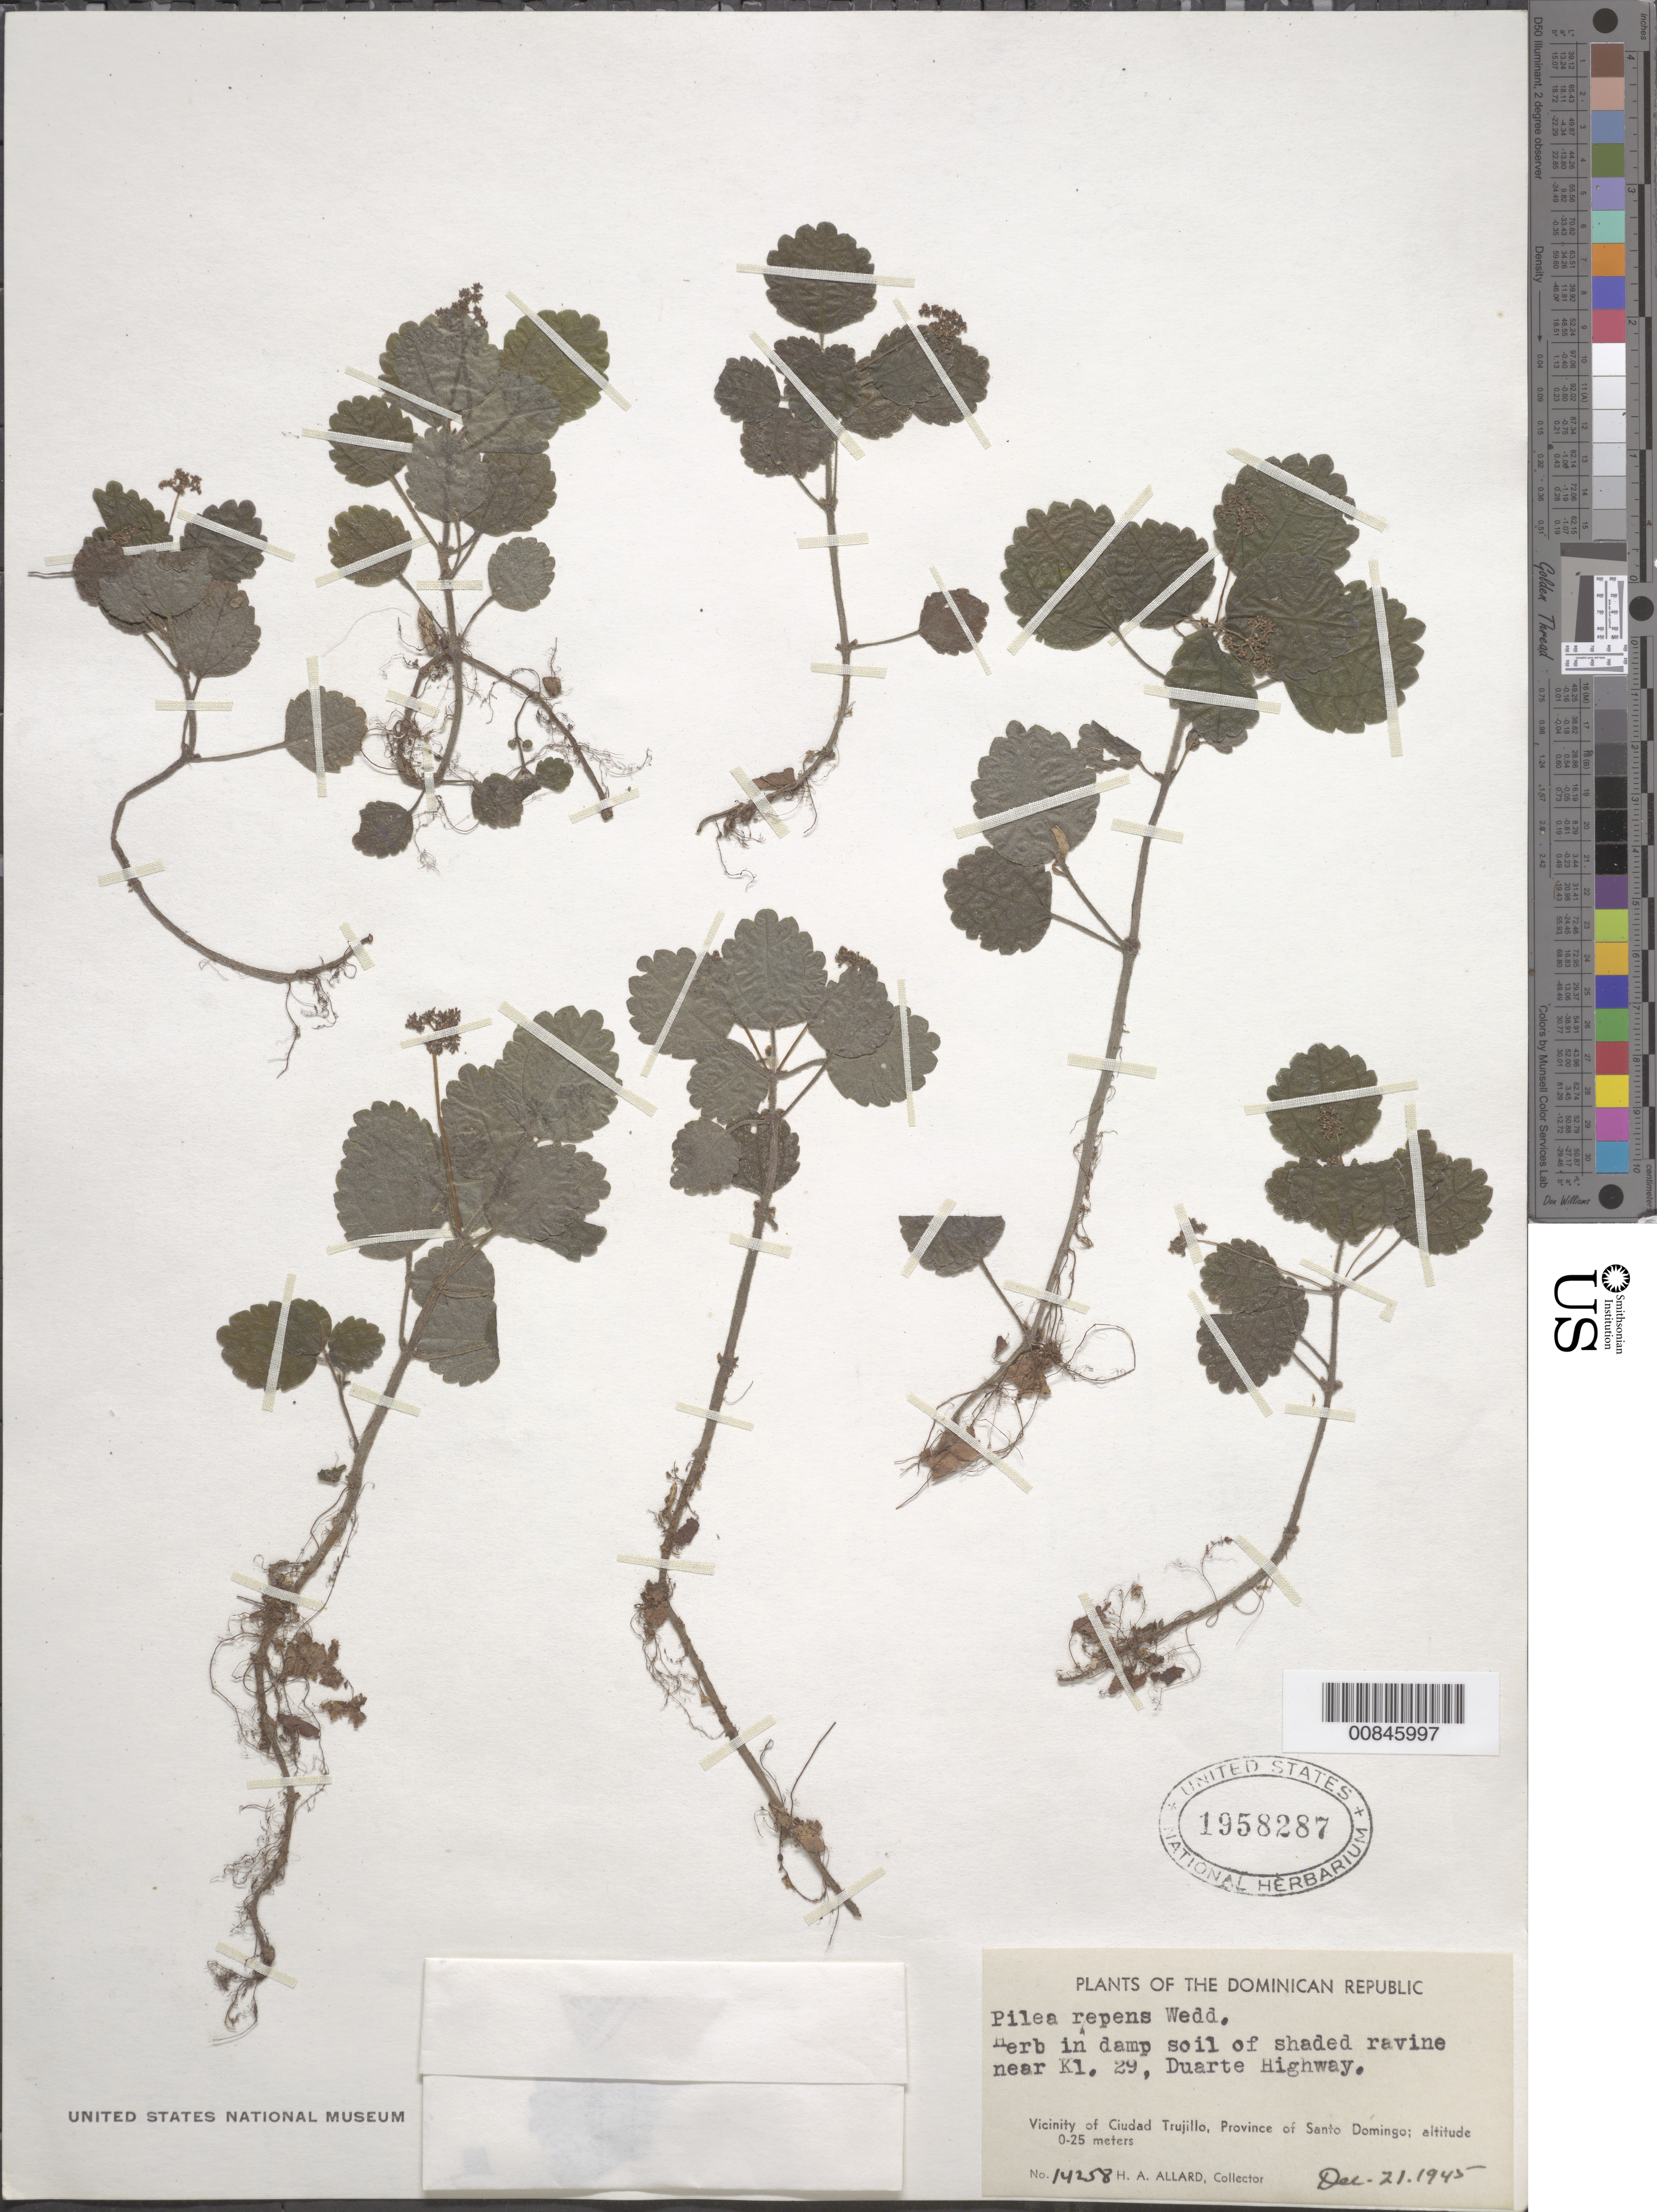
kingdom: Plantae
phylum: Tracheophyta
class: Magnoliopsida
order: Rosales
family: Urticaceae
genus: Pilea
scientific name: Pilea repens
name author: (Sw.) Wedd.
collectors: H. A. Allard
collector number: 14258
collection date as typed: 21 Dec 1945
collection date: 1945-12-21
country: Dominican Republic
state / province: Distrito Nacional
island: Hispaniola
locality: Near Km. 29 Duarte Highway. Vicinity of Ciudad Trujillo, province of Santo Domingo (obsolete).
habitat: Damp soil of shaded ravine.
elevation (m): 0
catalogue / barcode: US 1958287